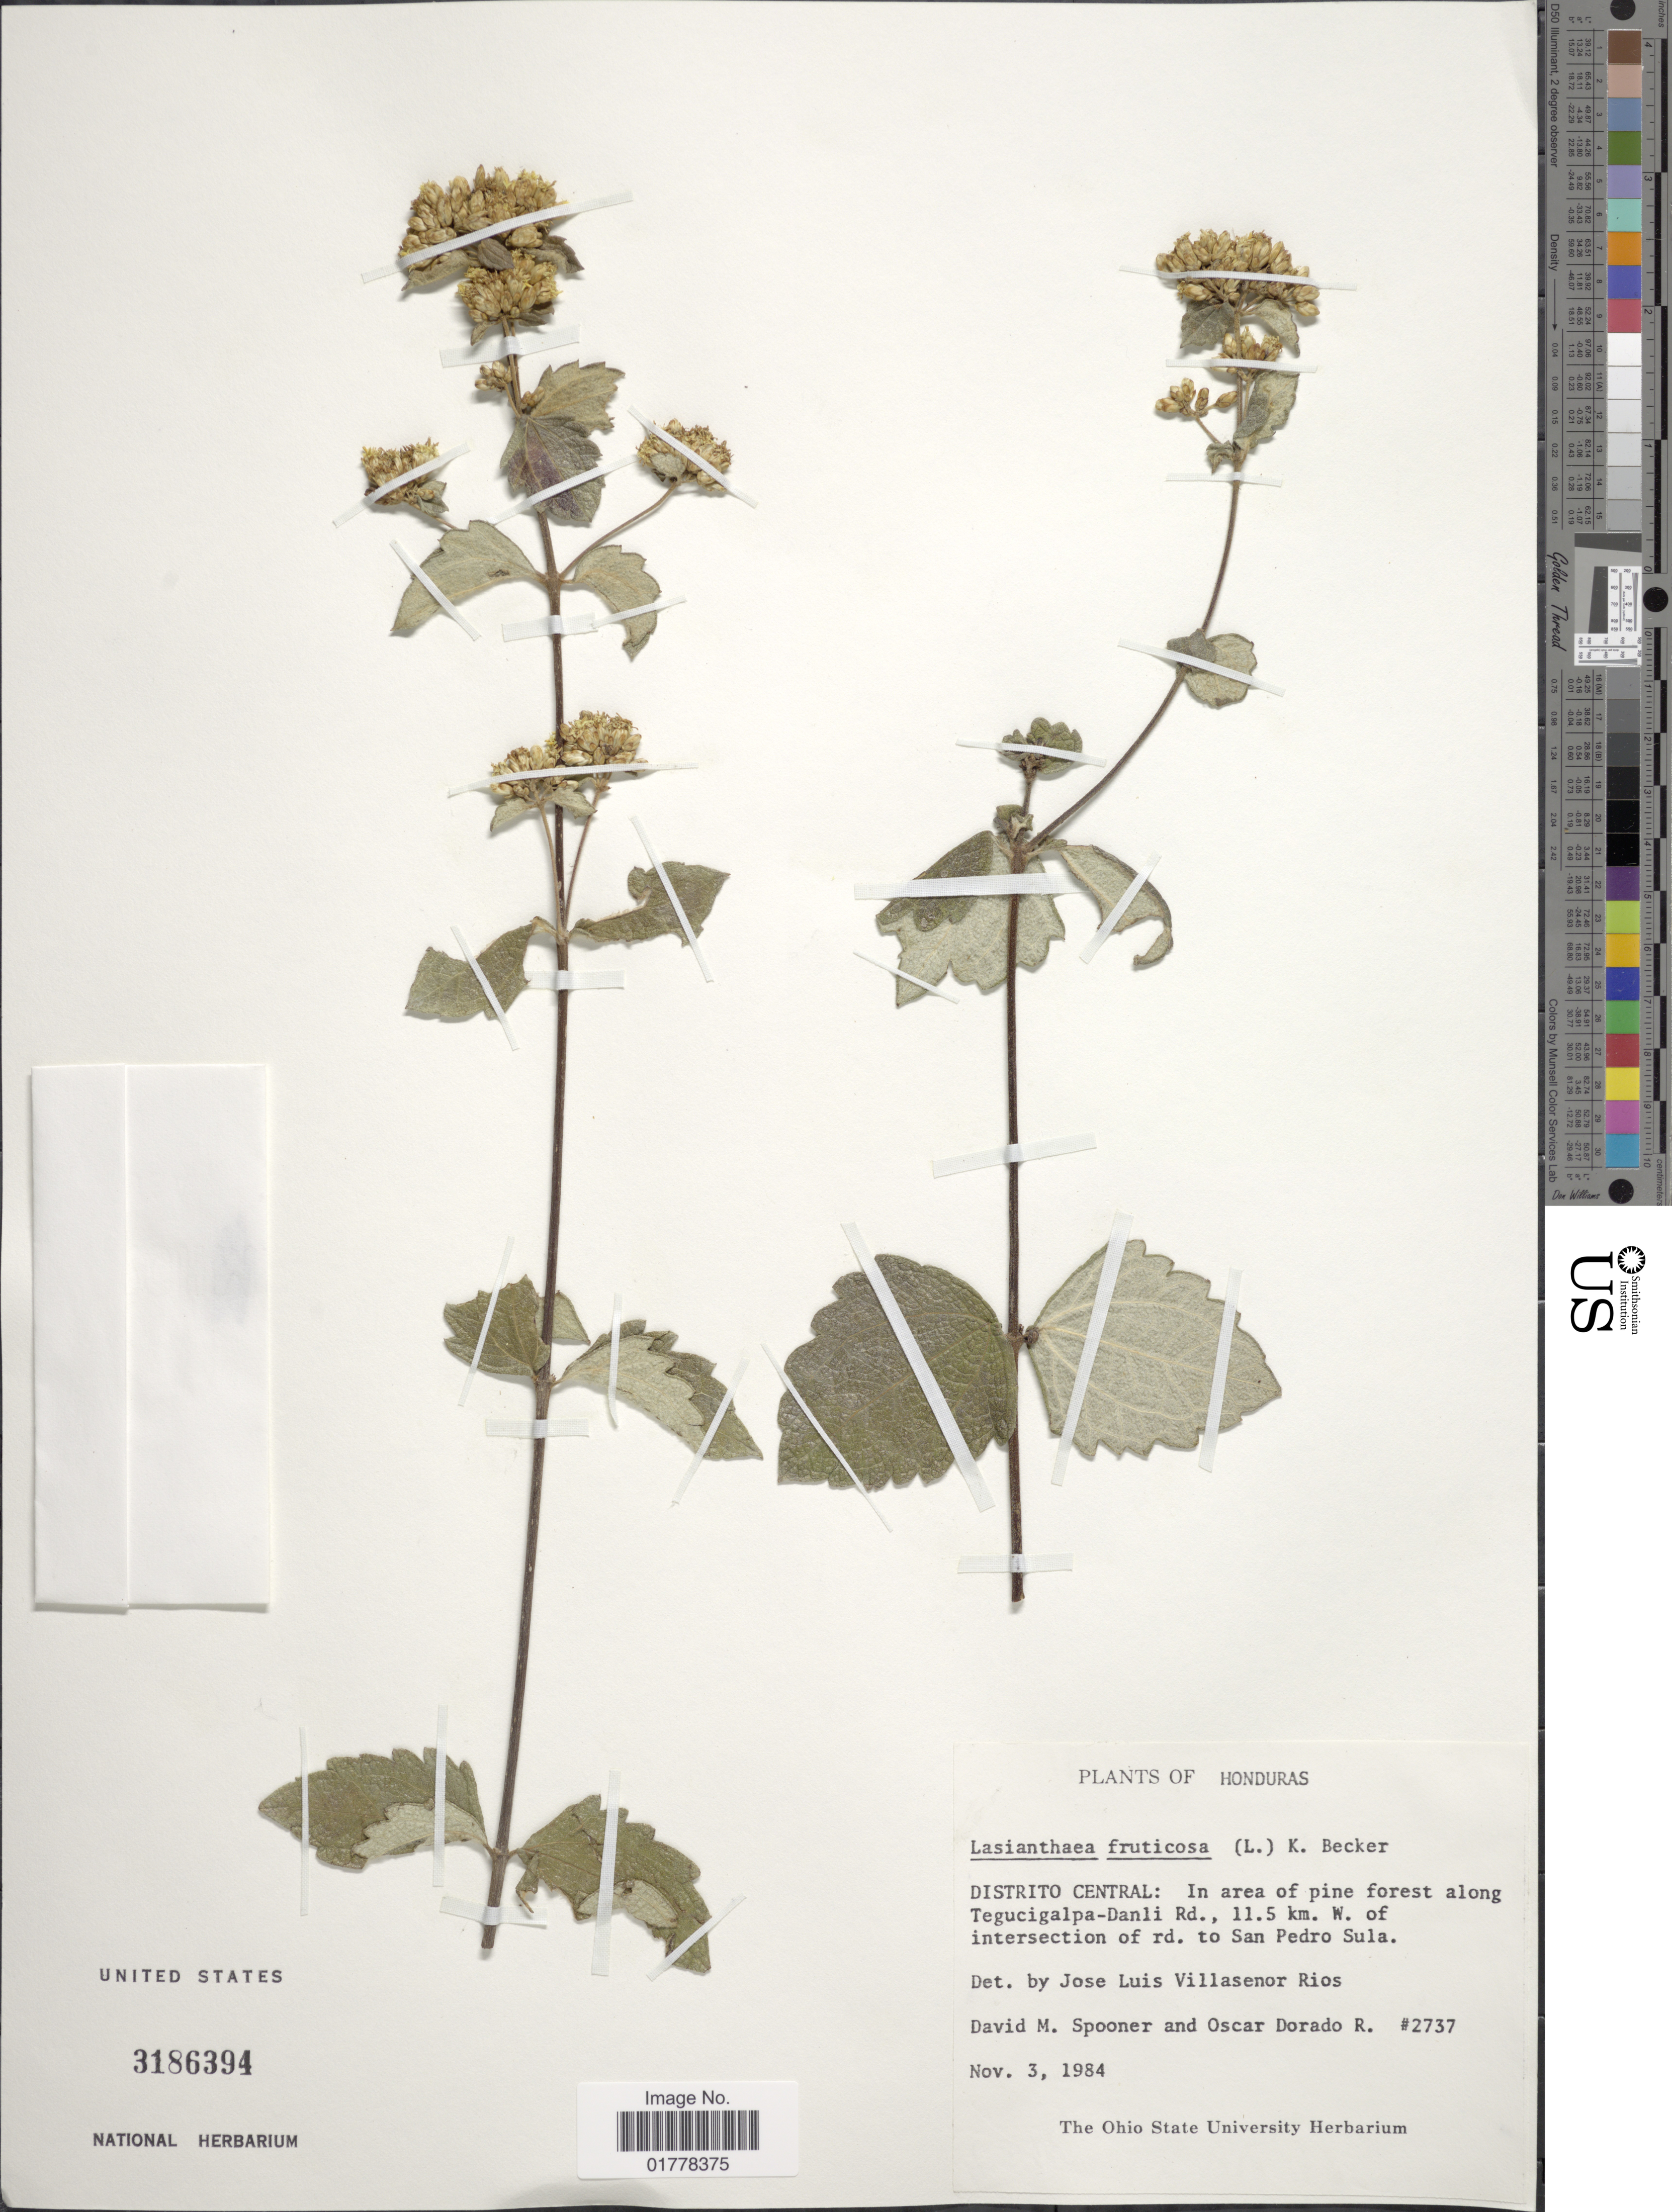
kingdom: Plantae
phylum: Tracheophyta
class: Magnoliopsida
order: Asterales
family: Asteraceae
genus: Lasianthaea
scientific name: Lasianthaea fruticosa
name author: (L.) K.M. Becker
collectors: D. Spooner & O. R. Dorado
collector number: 2737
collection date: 1984-11-03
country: Honduras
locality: Distrito Federal: In area of pine forest along Tegucigalpa-Danli Rd., 11.5 km. W. of intersection of rd. to San Pedro Sula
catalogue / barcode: US 3186394